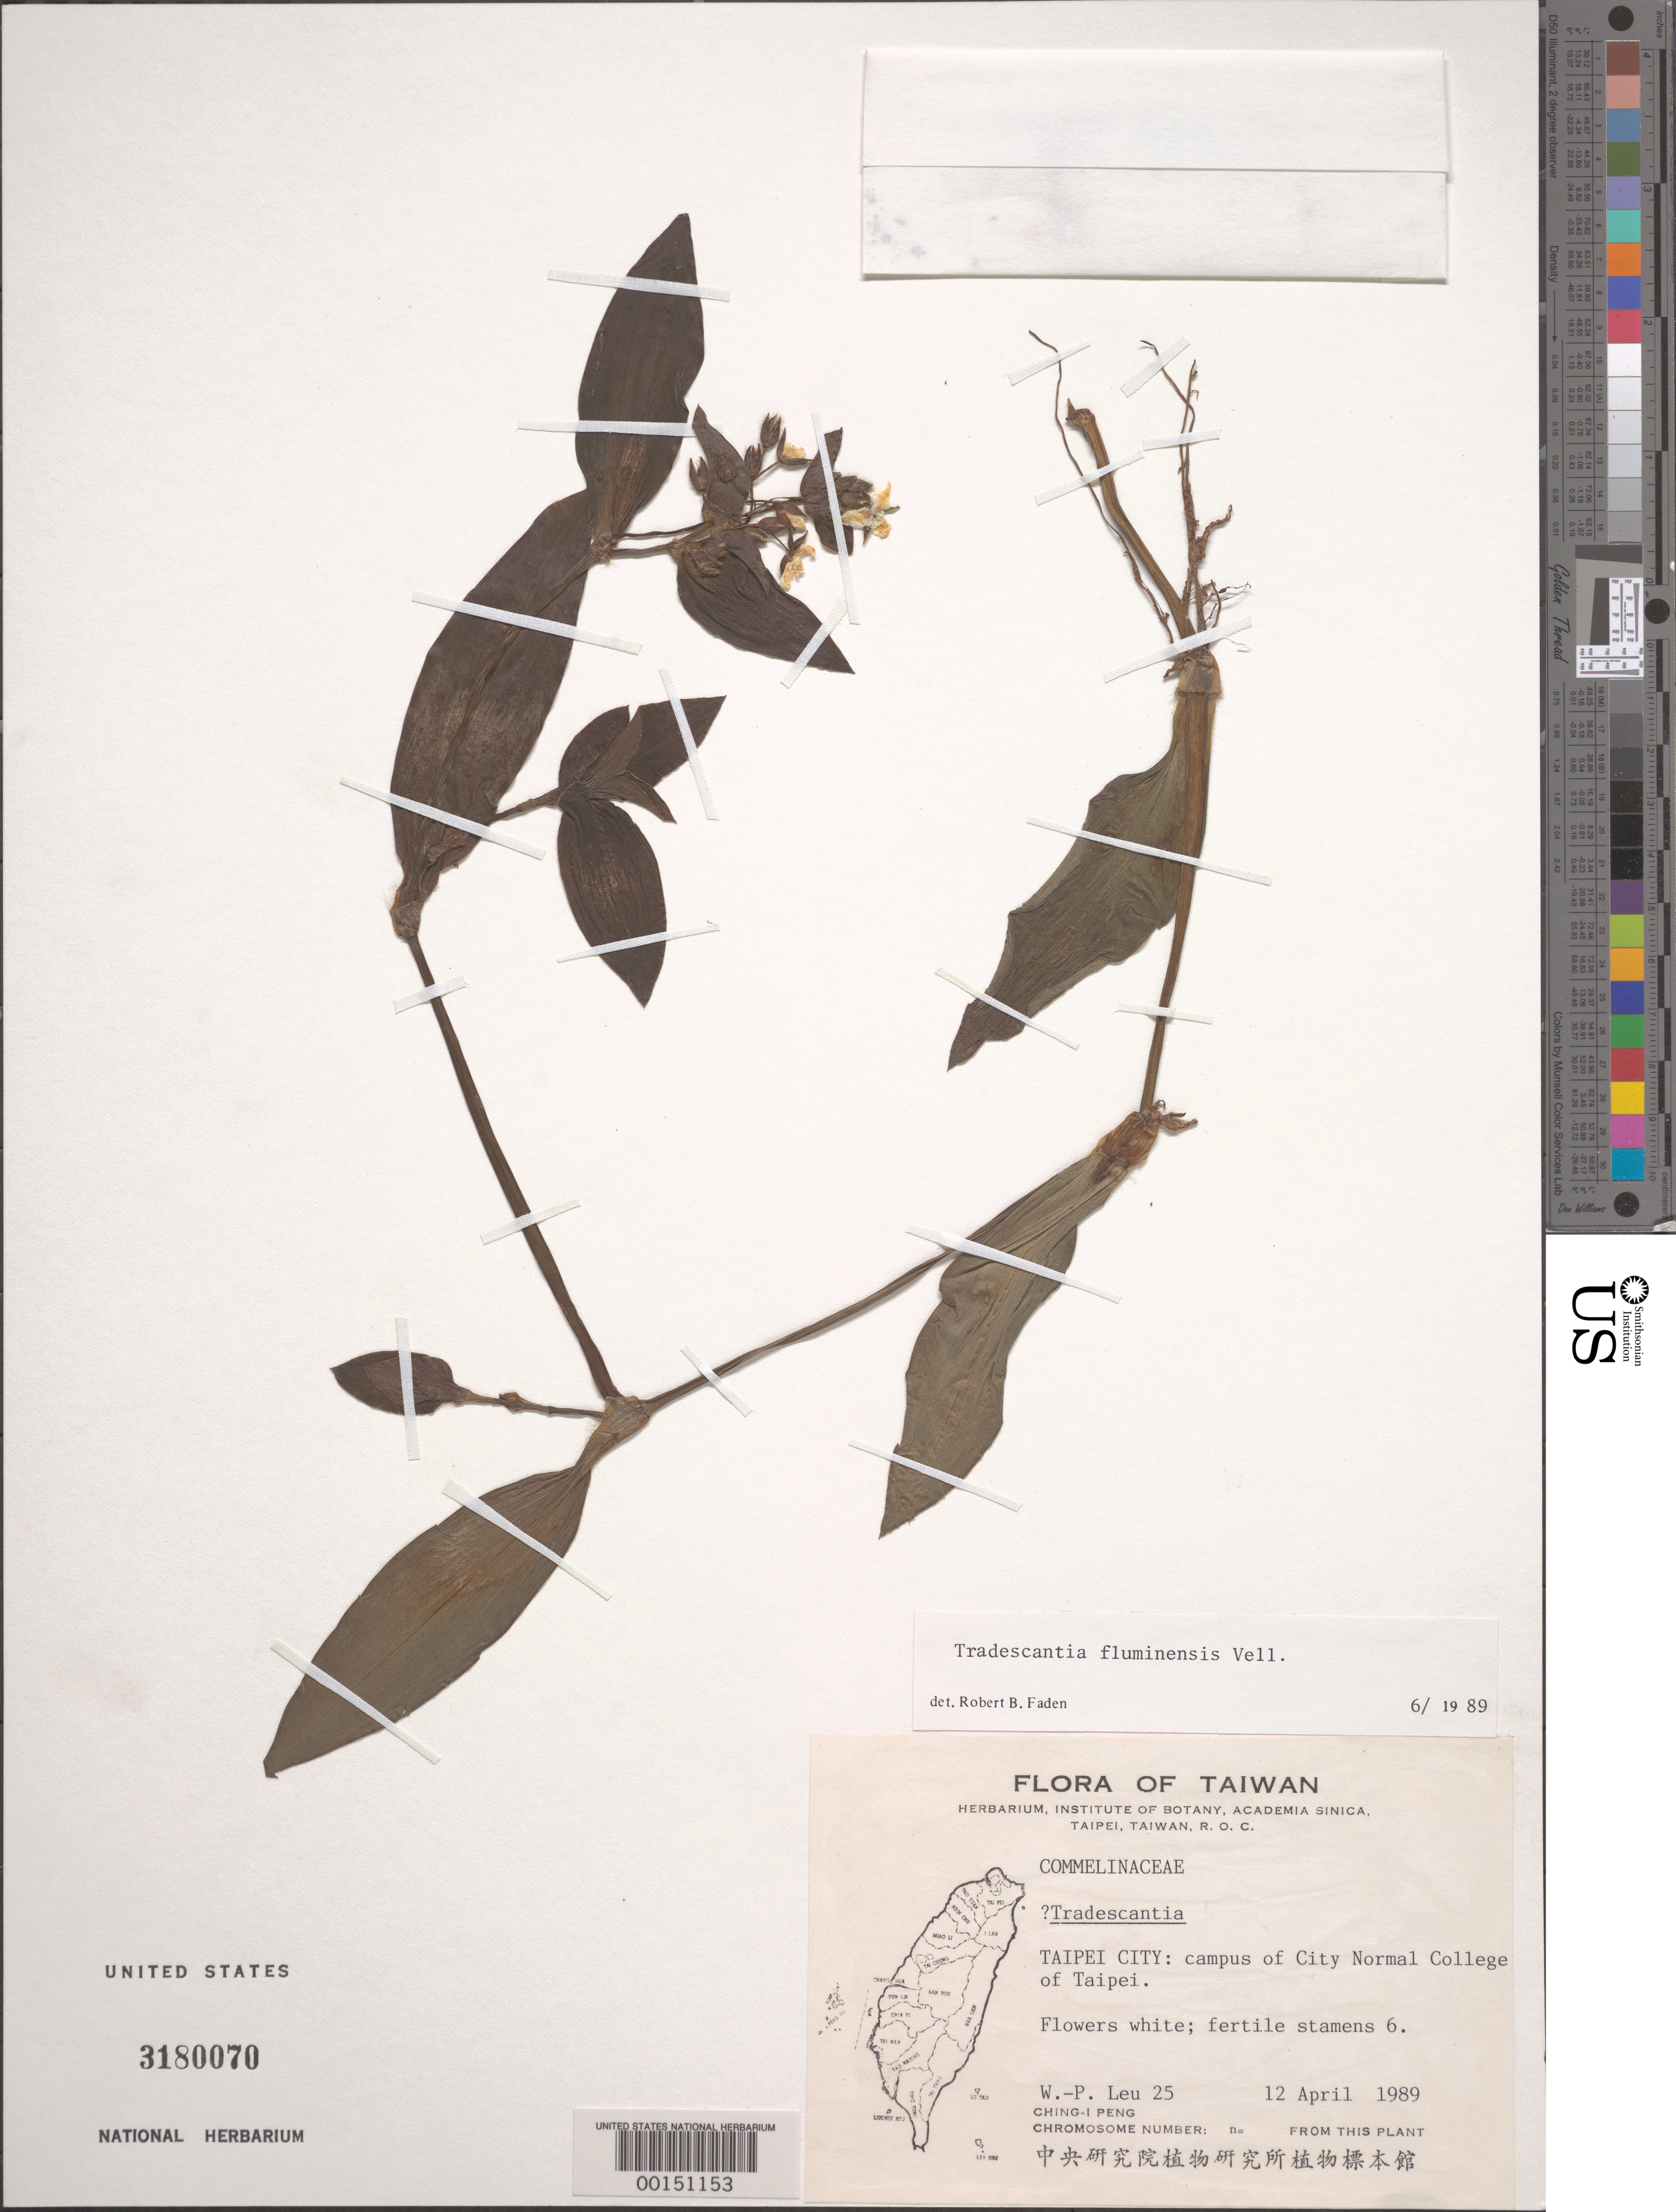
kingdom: Plantae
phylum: Tracheophyta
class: Liliopsida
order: Commelinales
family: Commelinaceae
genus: Tradescantia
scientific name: Tradescantia fluminensis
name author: Vell.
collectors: W. Leu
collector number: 25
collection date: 1989-04-12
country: Taiwan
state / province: Taipei City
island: Taiwan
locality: Campus of City Normal College of Taipei.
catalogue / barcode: US 3180070